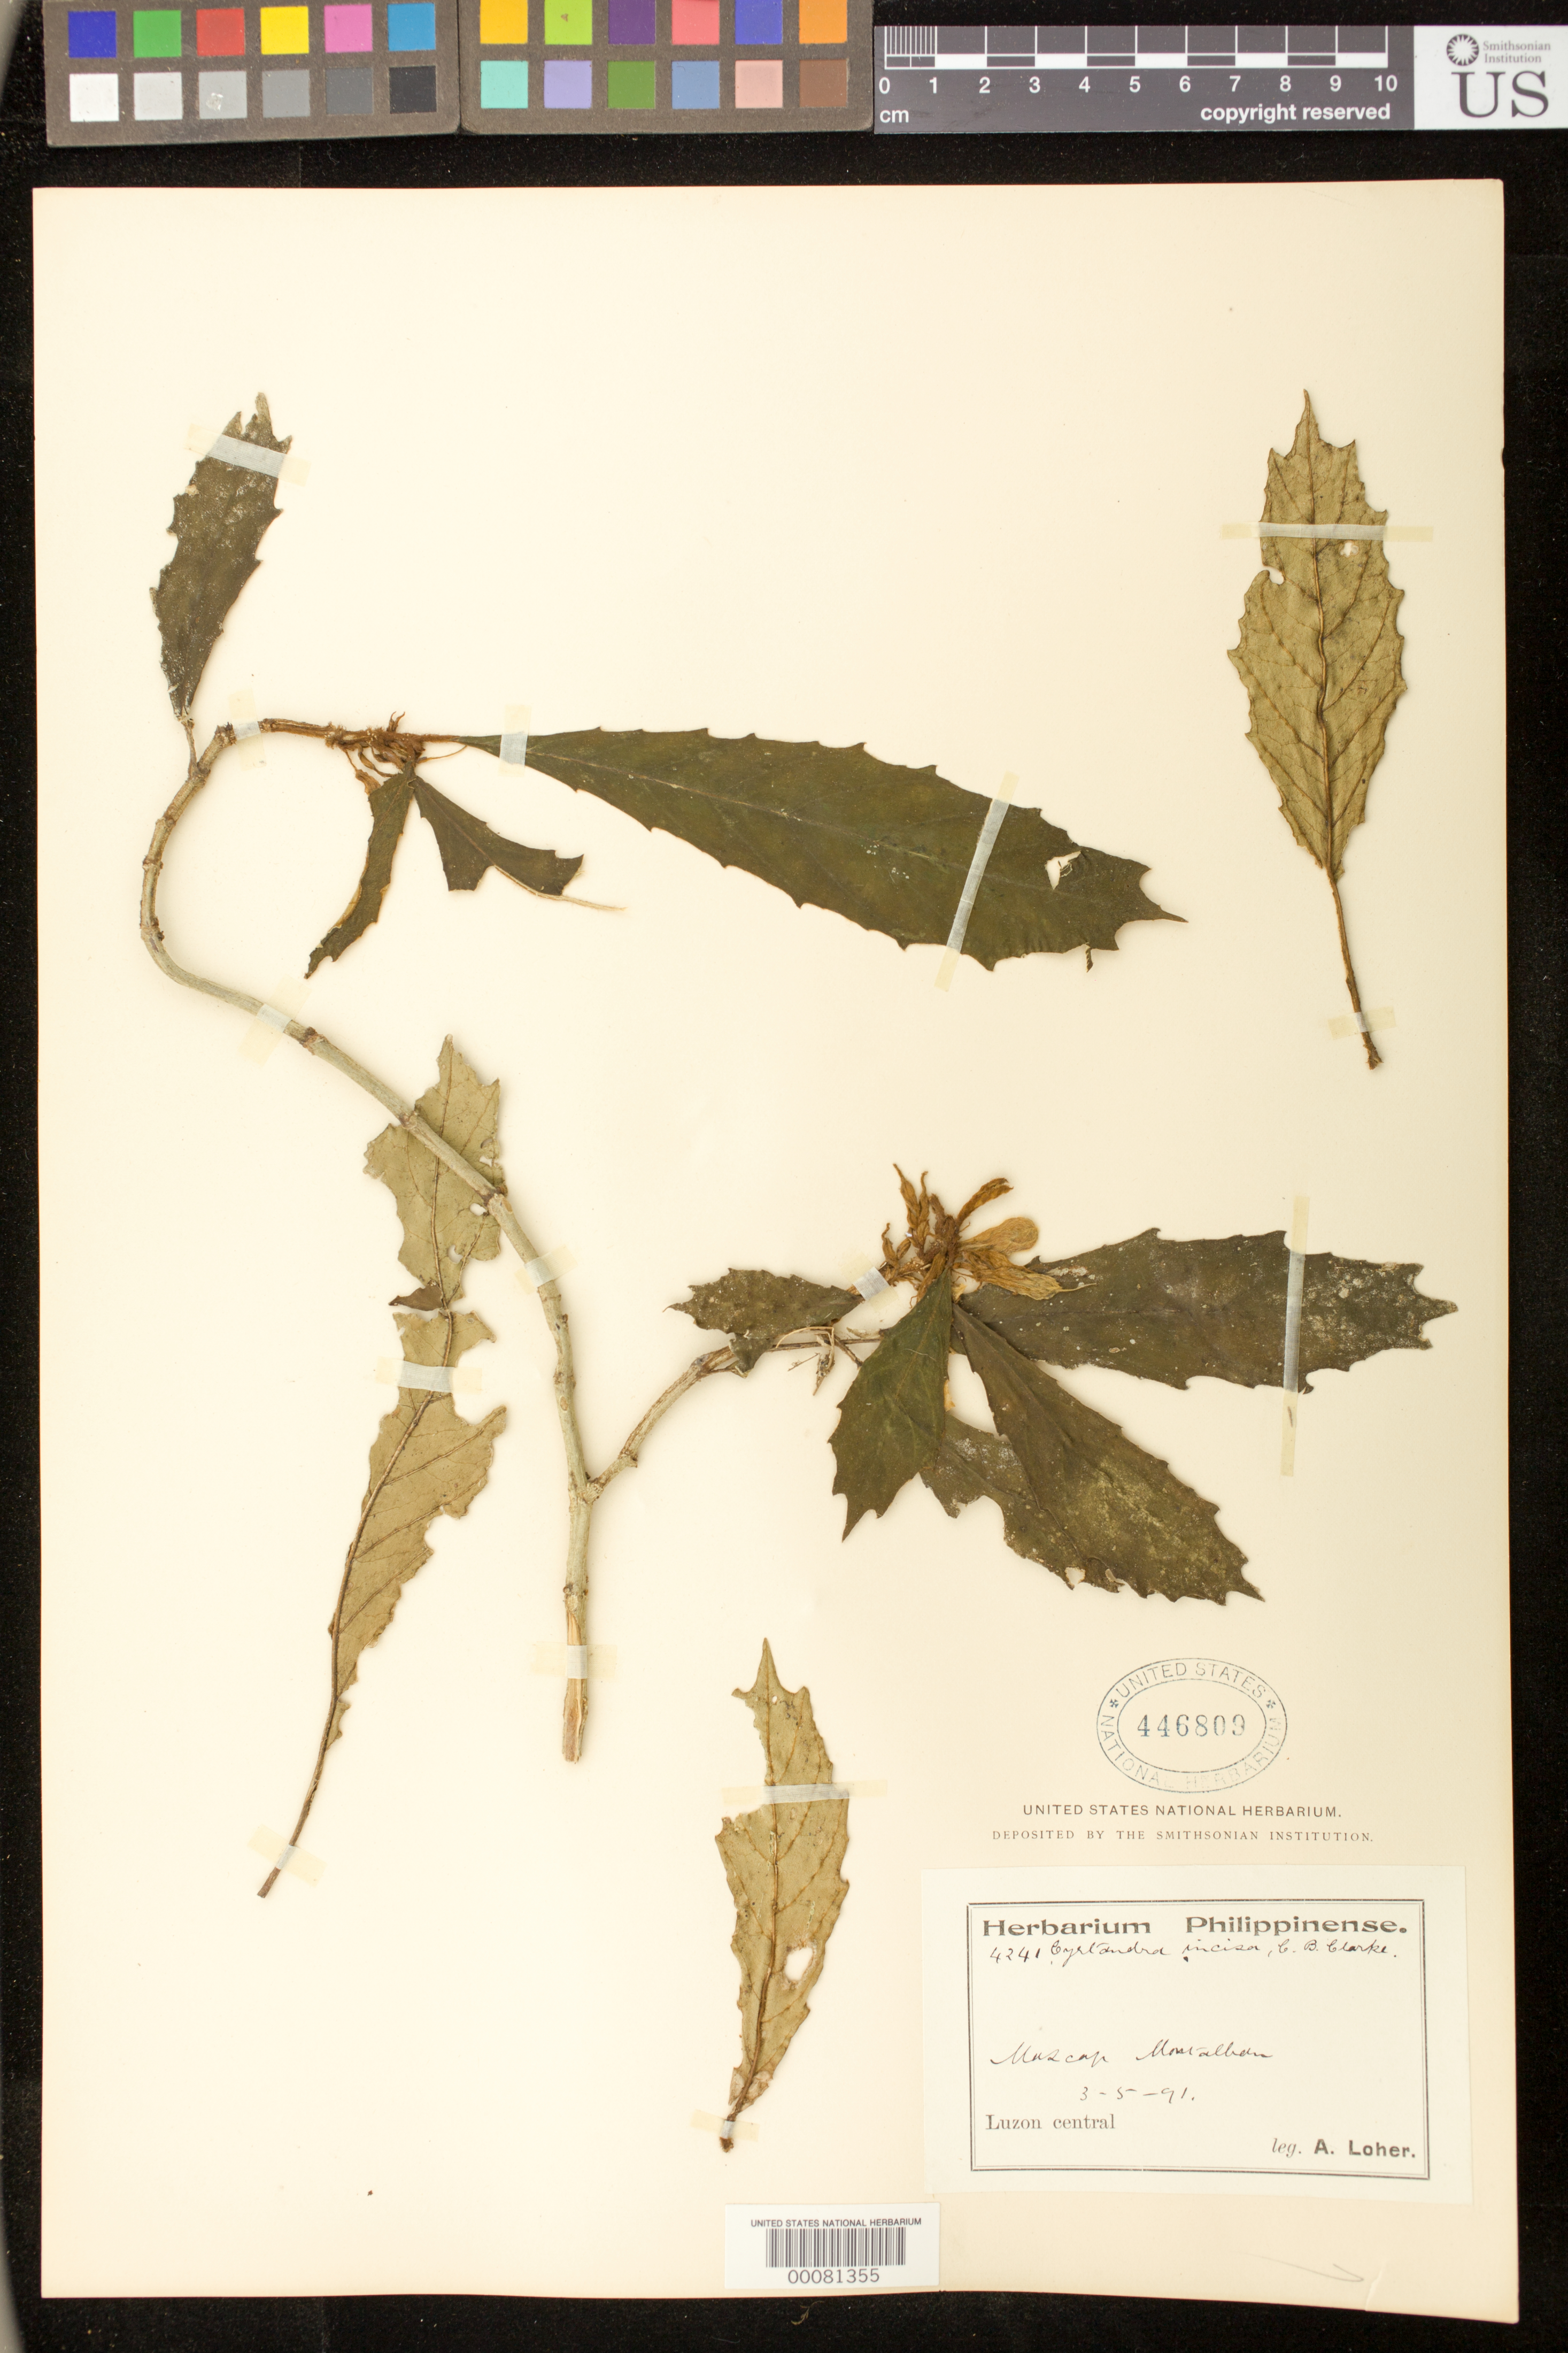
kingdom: Plantae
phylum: Tracheophyta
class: Magnoliopsida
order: Lamiales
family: Gesneriaceae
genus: Cyrtandra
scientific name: Cyrtandra incisa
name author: C.B. Clarke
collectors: A. Loher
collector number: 4241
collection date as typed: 03 May 1891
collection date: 1891-05-03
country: Philippines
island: Luzon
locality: Muscap, montalban, luzon central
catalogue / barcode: US 446809